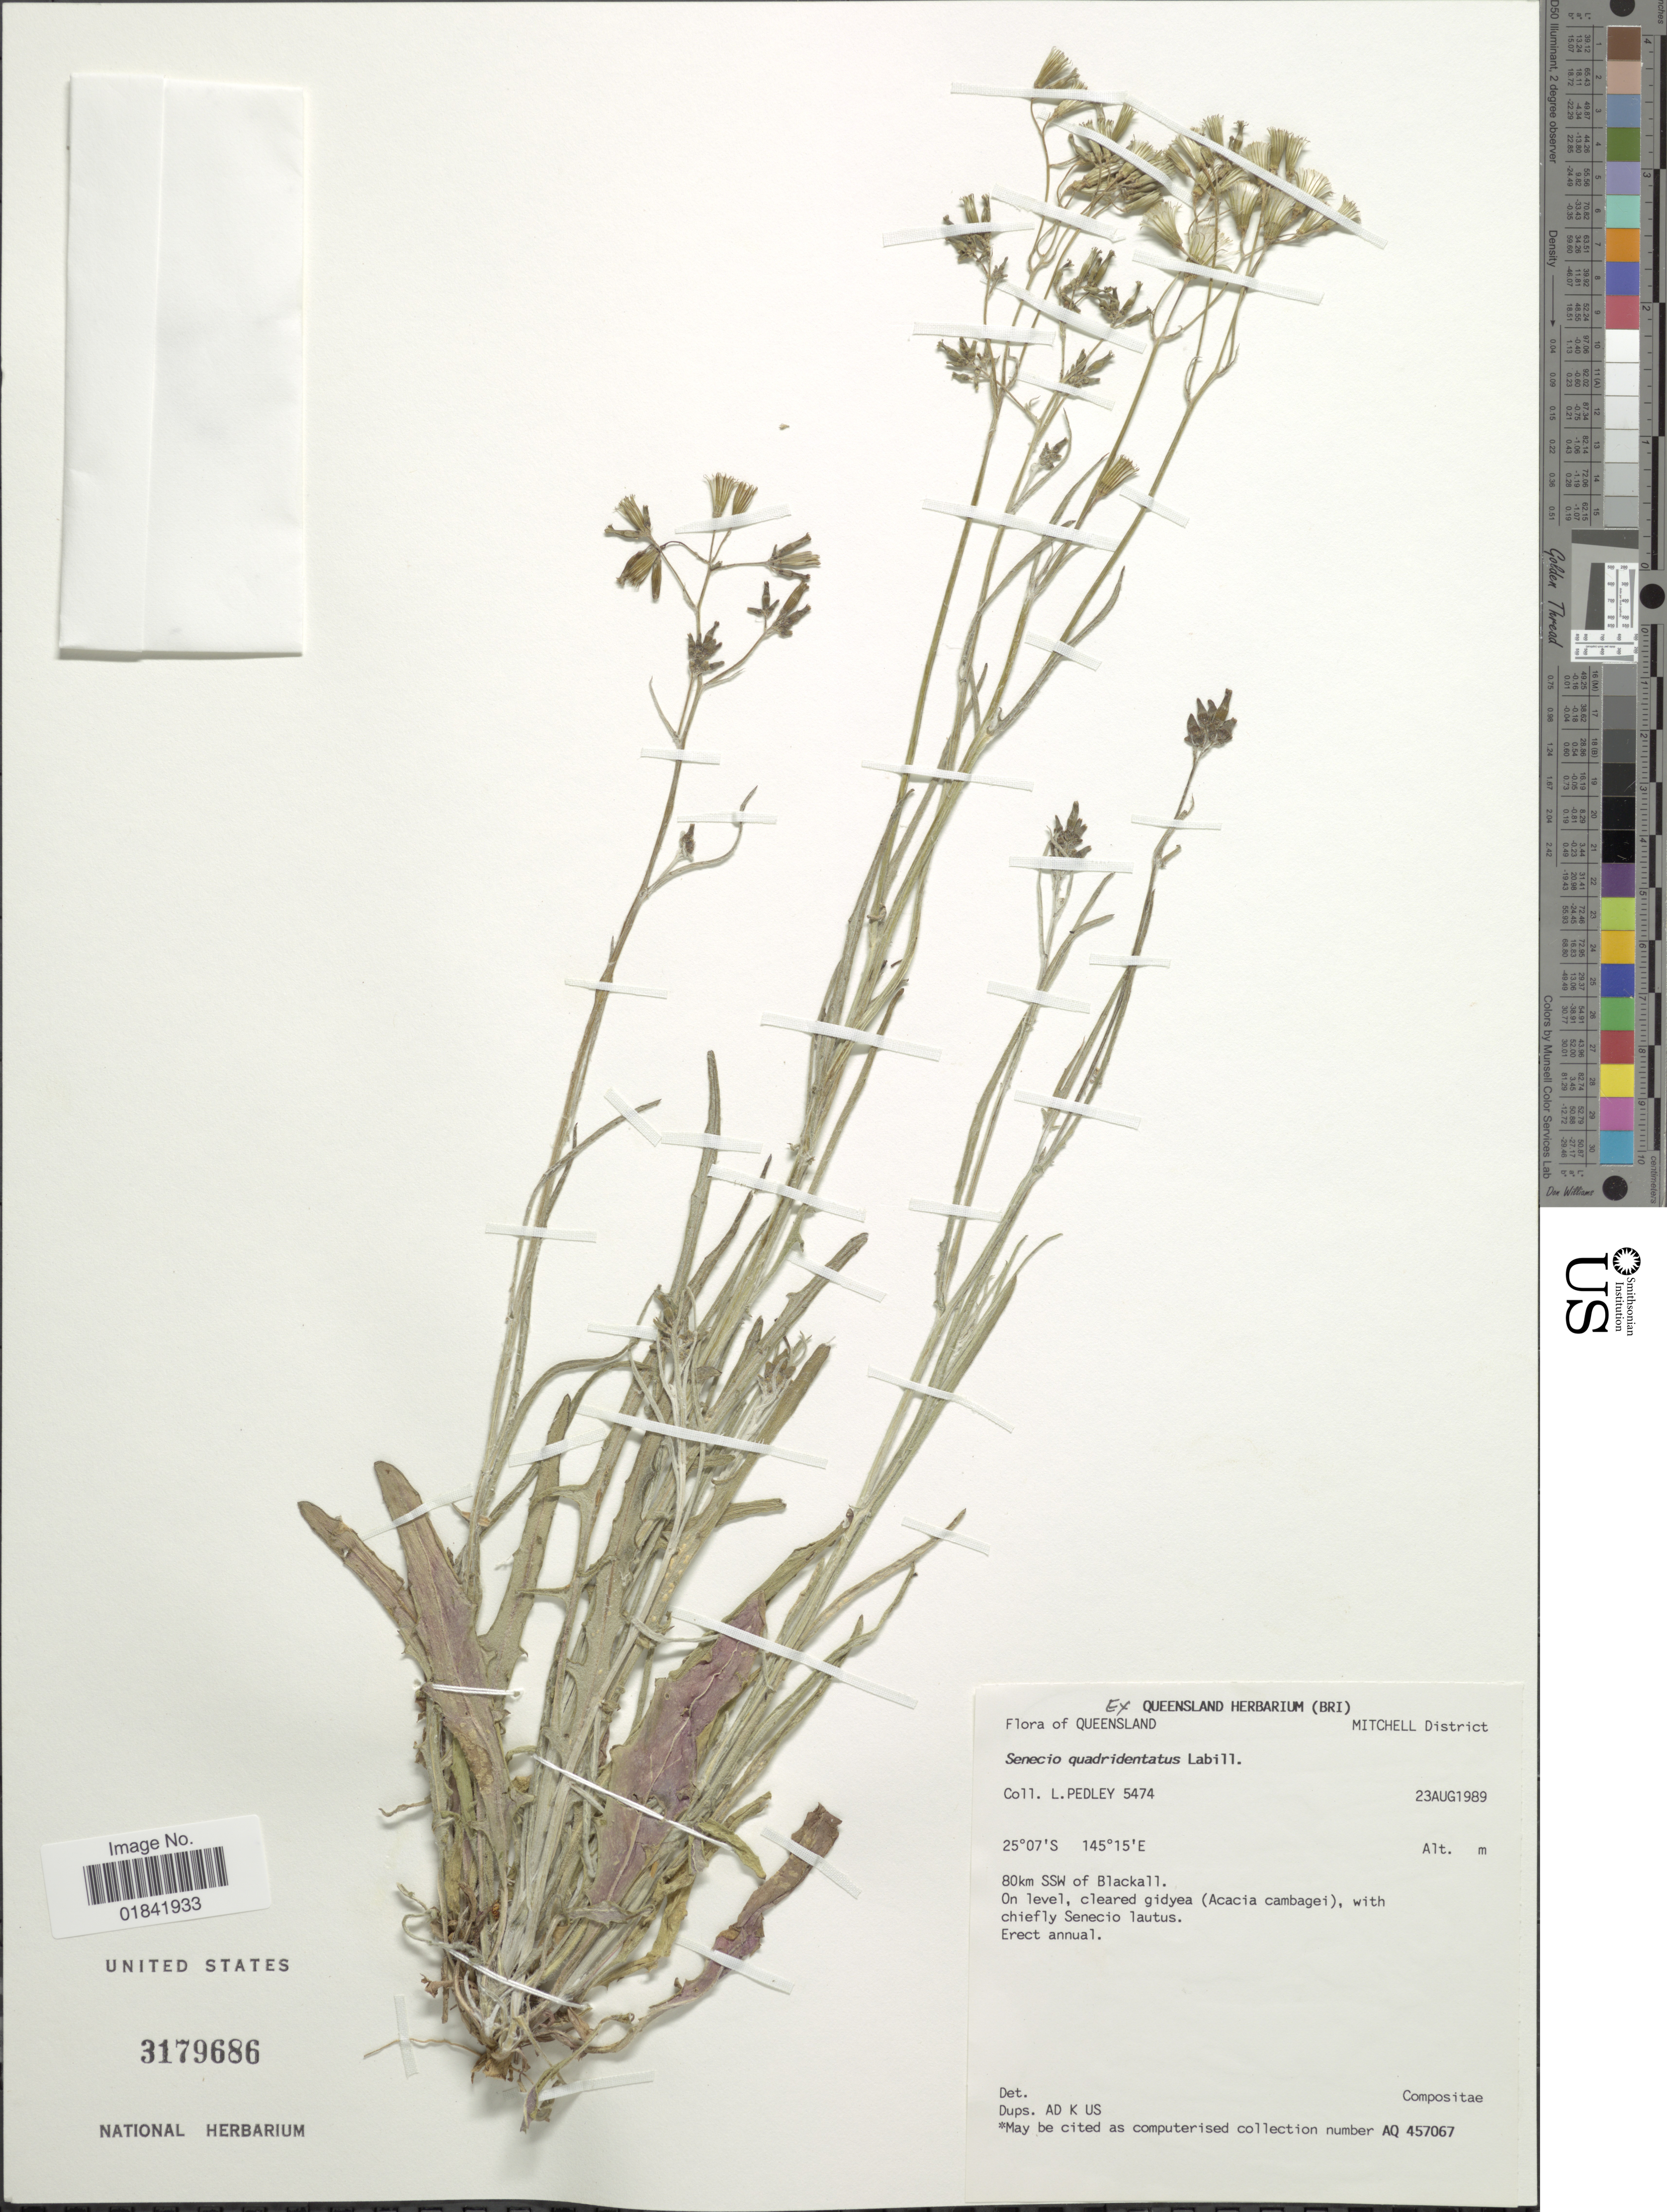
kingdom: Plantae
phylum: Tracheophyta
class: Magnoliopsida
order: Asterales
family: Asteraceae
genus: Senecio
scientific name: Senecio quadridentatus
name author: Labill.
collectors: L. Pedley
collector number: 5474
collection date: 1989-08-23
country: Australia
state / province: Queensland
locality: Mitchell District, 80km SSW of Blackall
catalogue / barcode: US 3179686